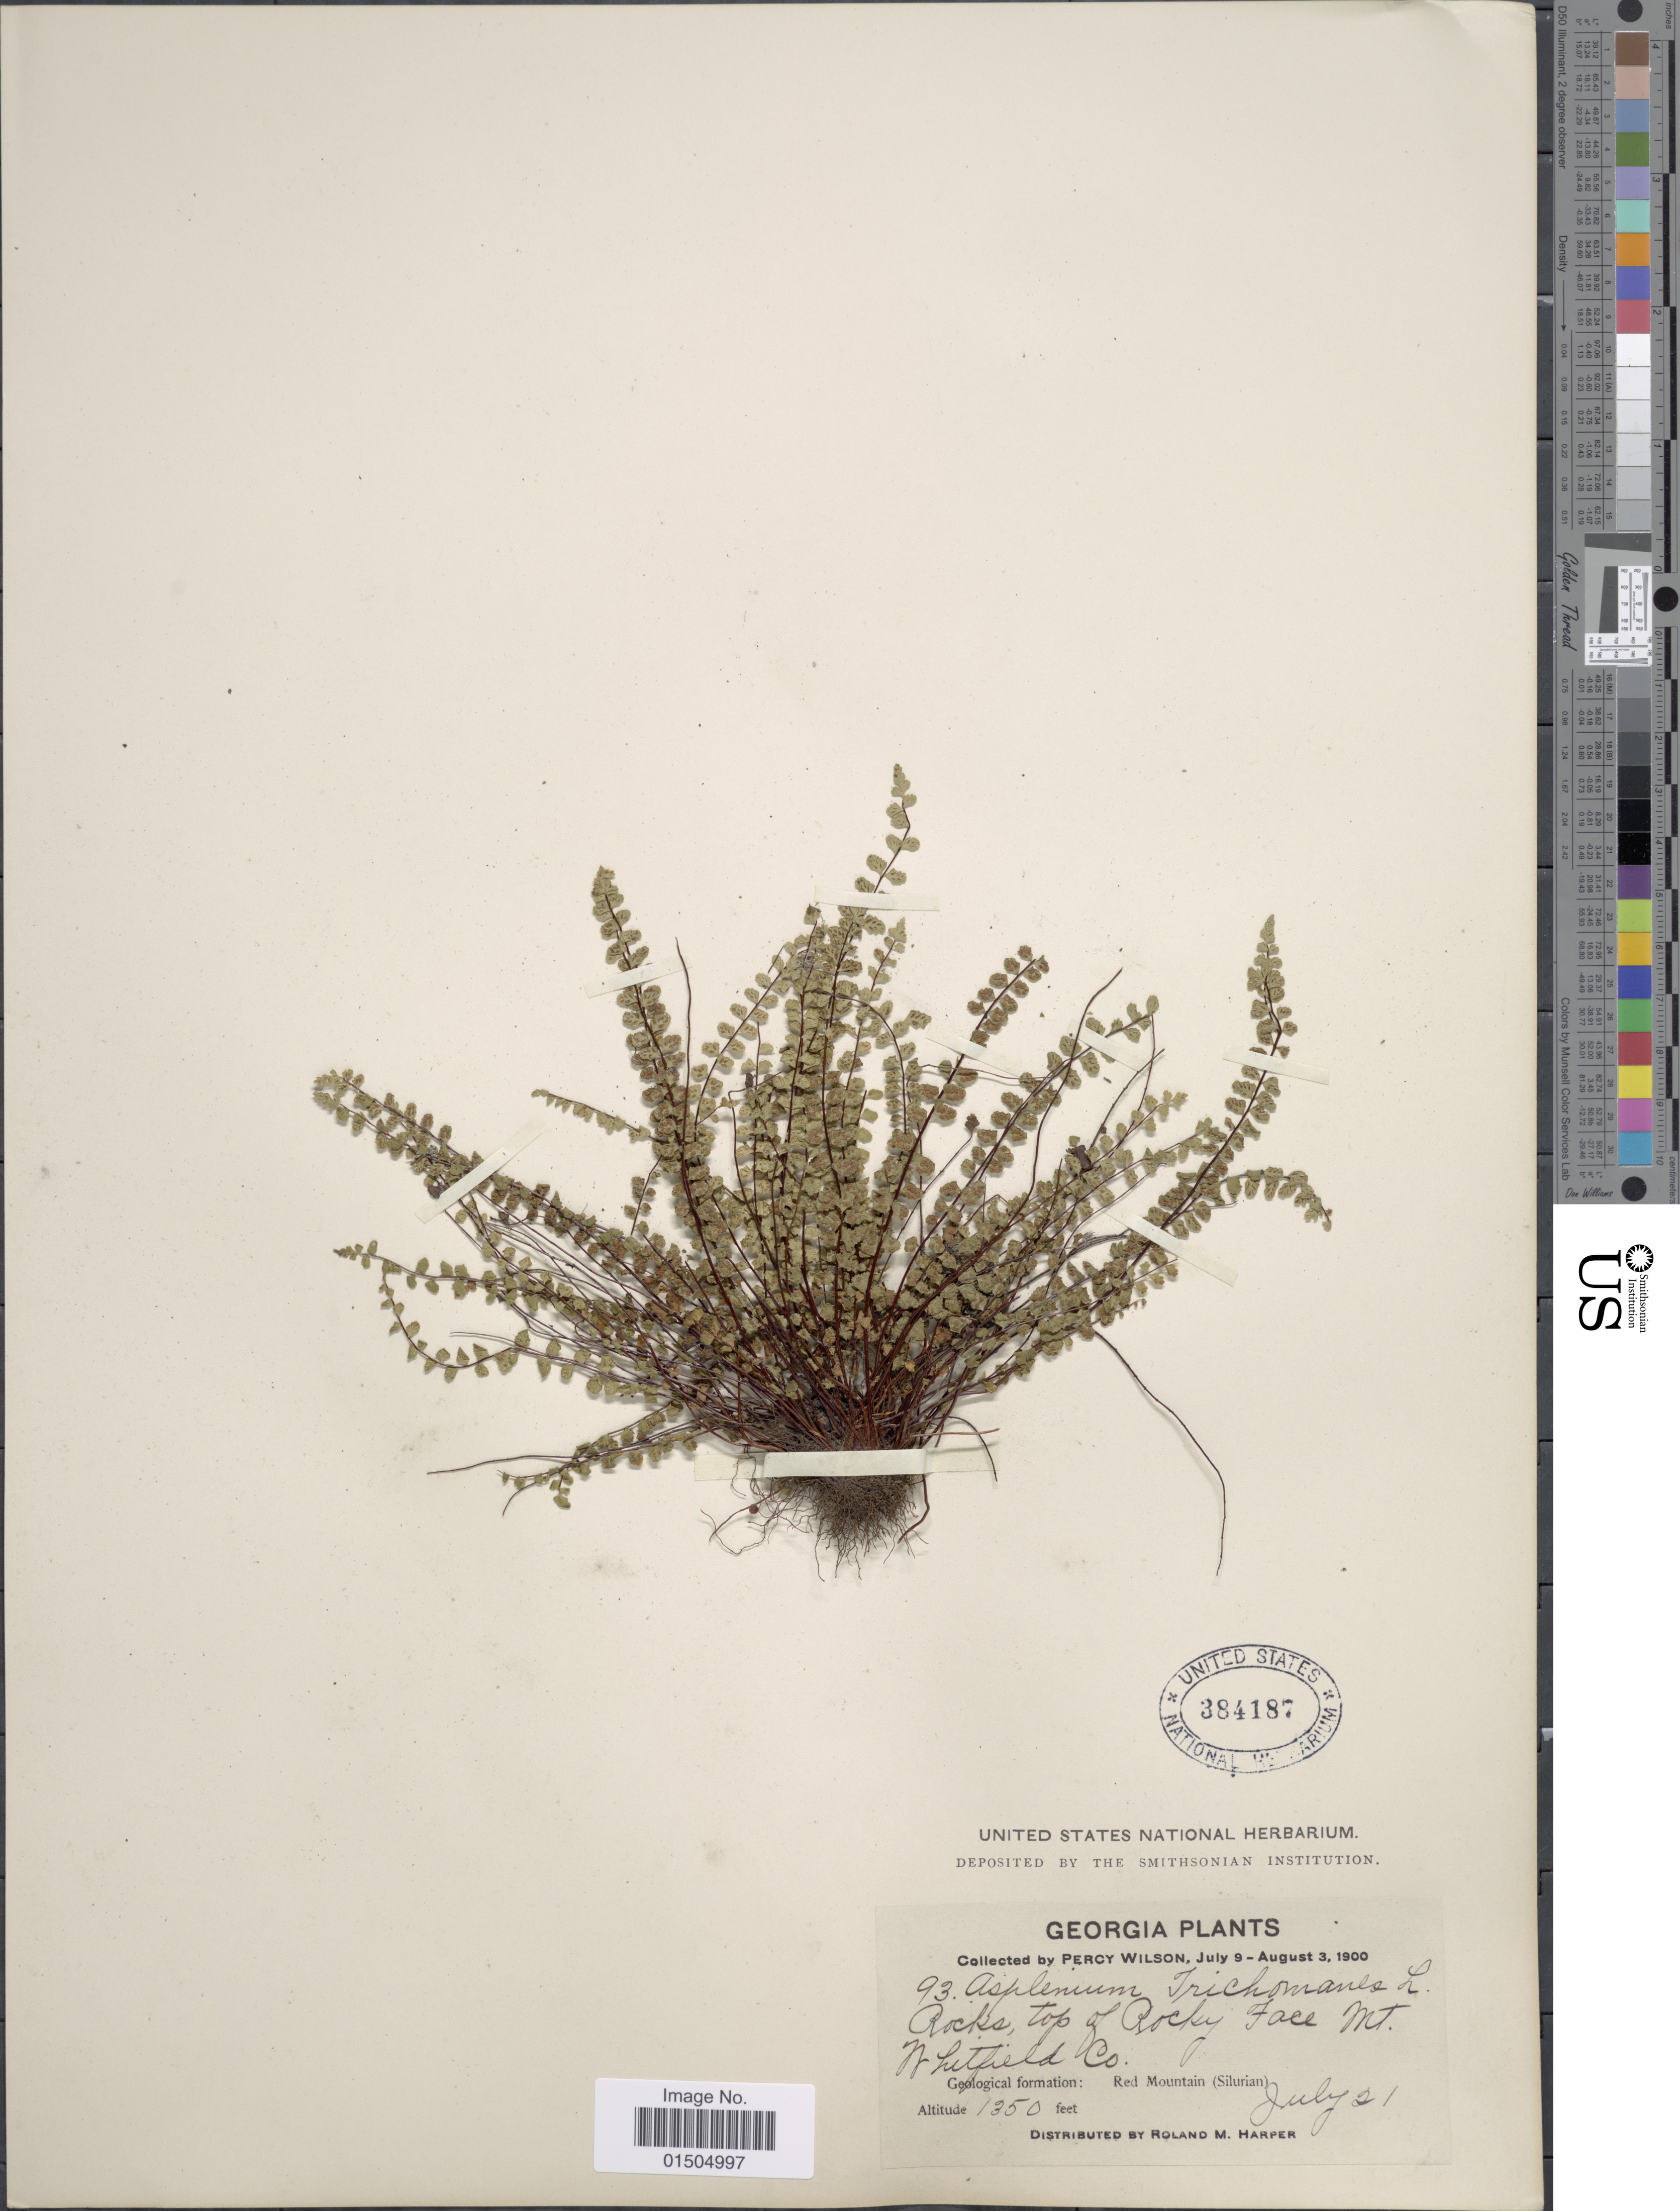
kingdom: Plantae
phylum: Tracheophyta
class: Polypodiopsida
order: Polypodiales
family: Aspleniaceae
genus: Asplenium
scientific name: Asplenium trichomanes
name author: L.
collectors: P. Wilson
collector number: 93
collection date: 1900-07-21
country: United States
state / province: Georgia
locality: Rocks, top of Rocky Face Mt. Whitfield Co. Geological formation: Red Mountain (Silurian).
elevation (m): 411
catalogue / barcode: US 384187